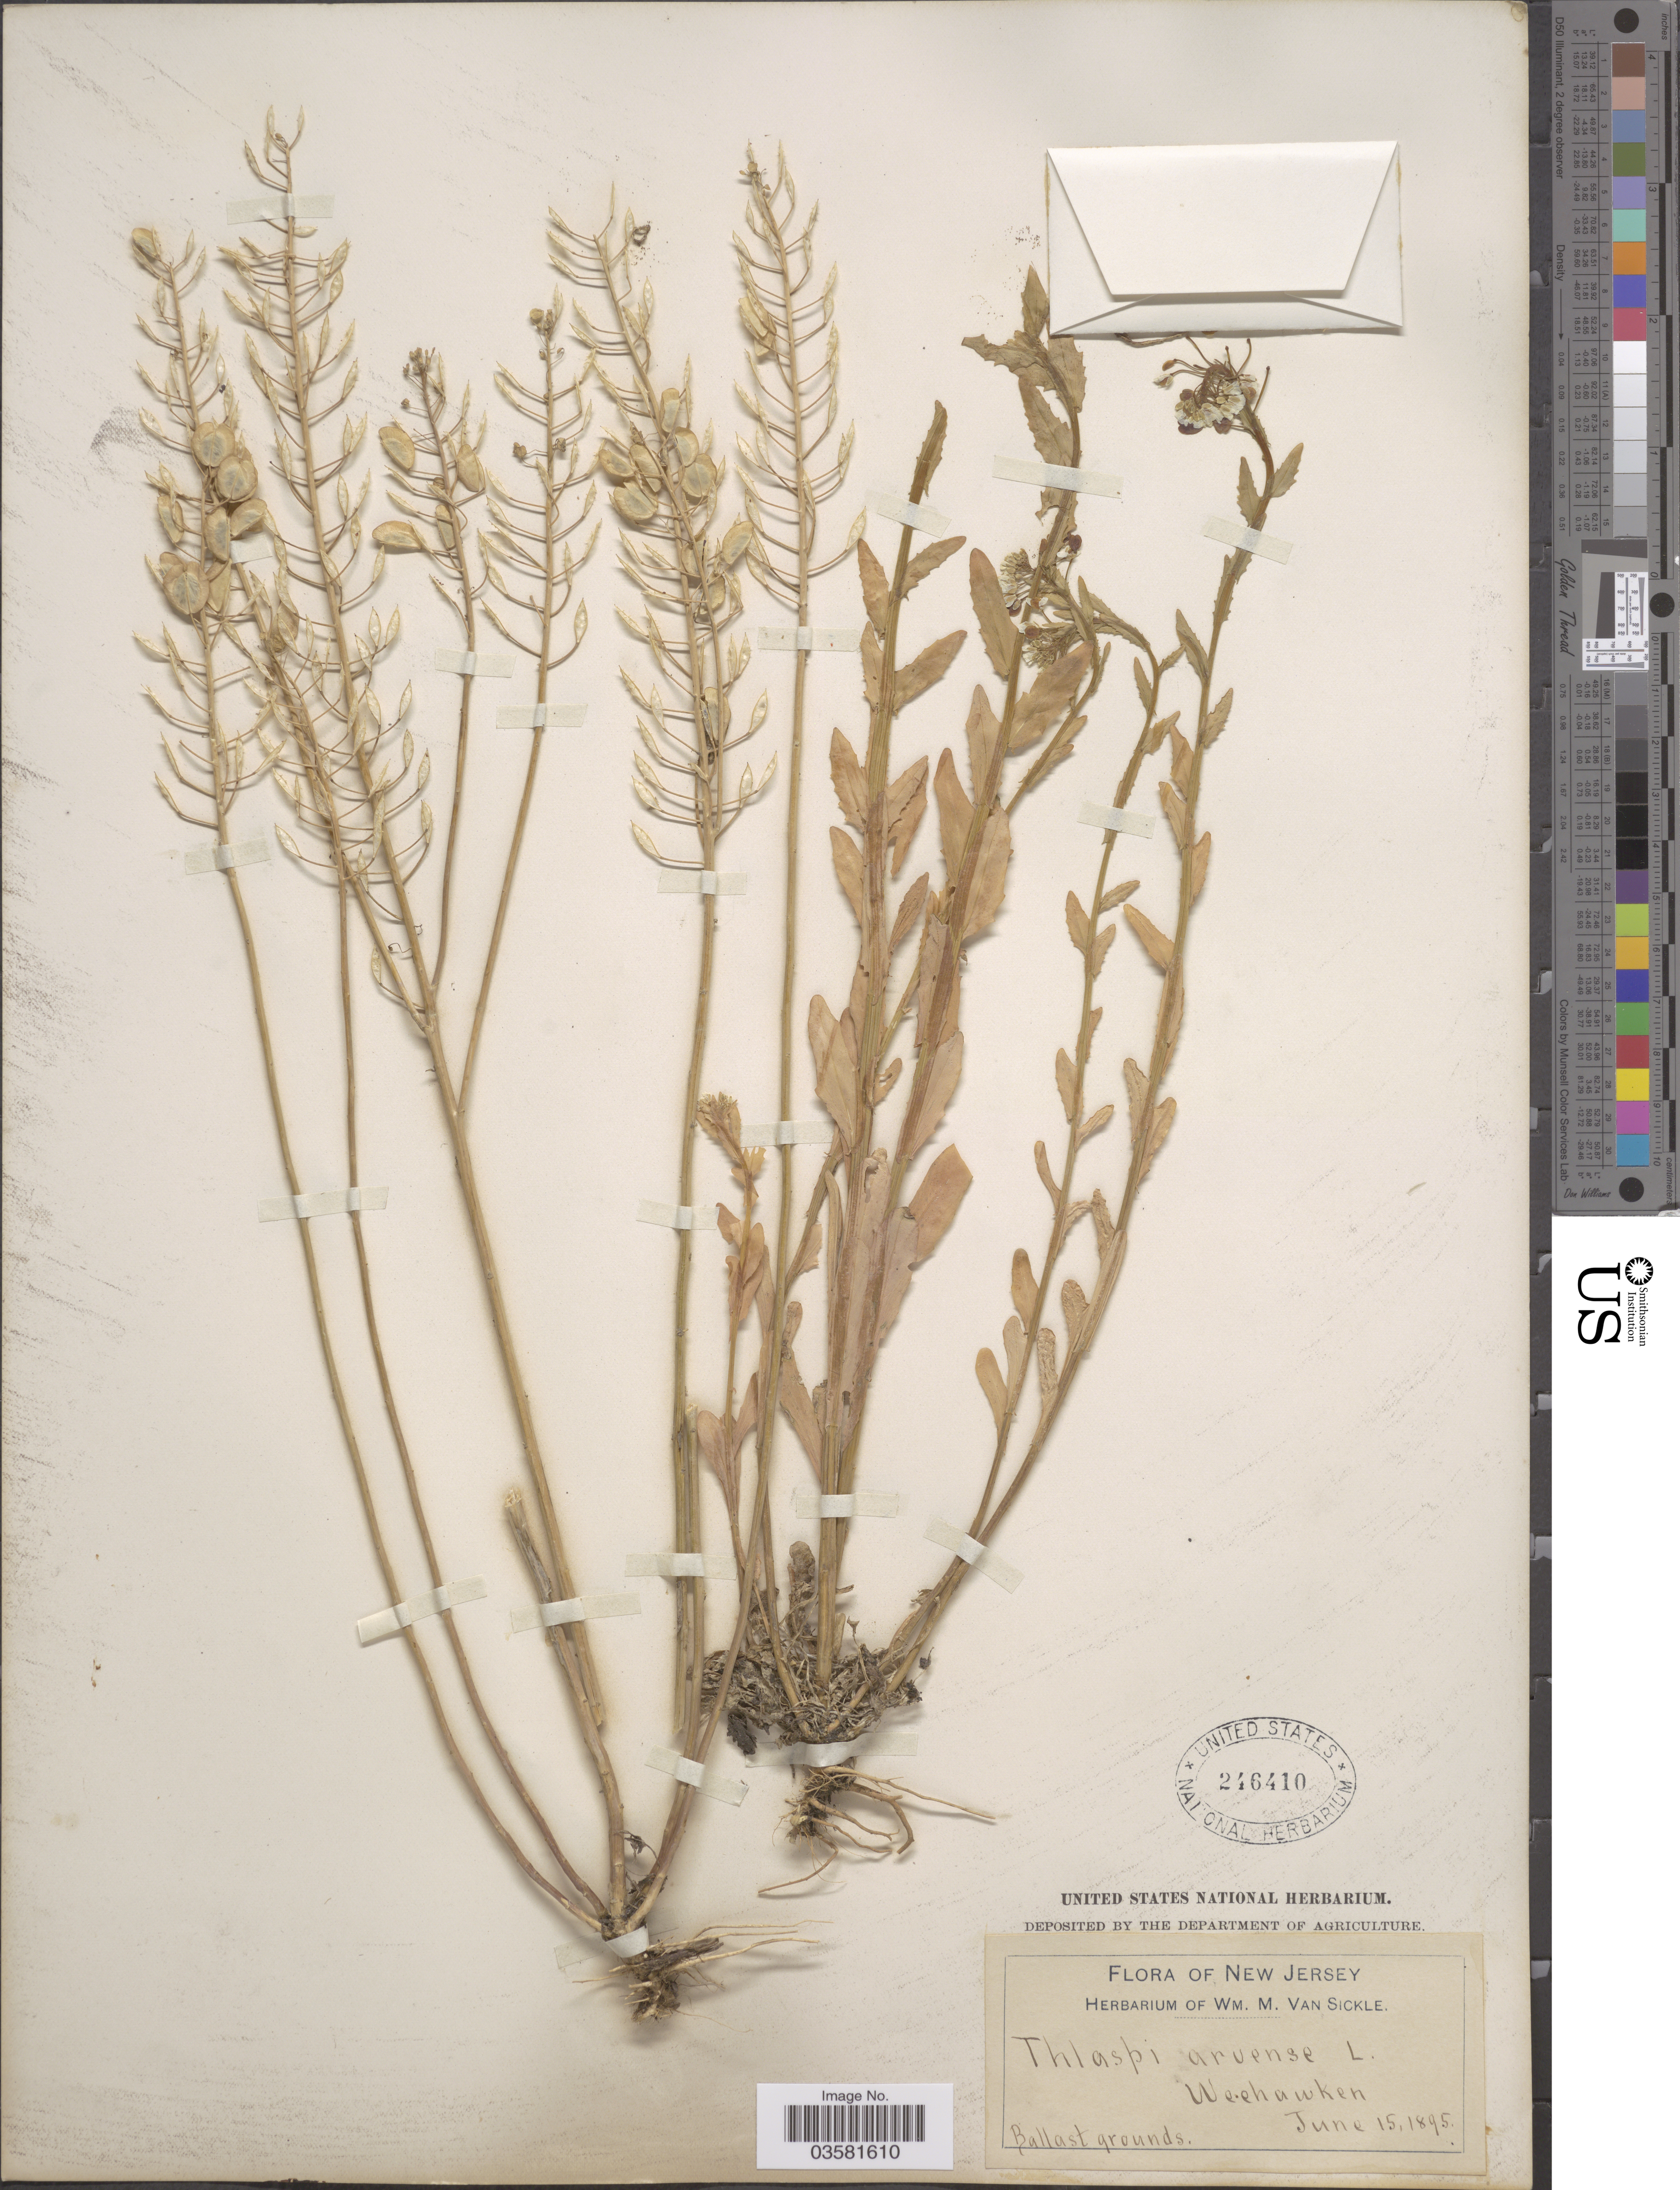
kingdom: Plantae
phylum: Tracheophyta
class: Magnoliopsida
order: Brassicales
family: Brassicaceae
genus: Thlaspi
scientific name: Thlaspi arvense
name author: L.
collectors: ex herb. Wm. M. Van Sickle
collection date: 1895-06-15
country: United States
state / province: New Jersey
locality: Weehawken.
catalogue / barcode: US 246410